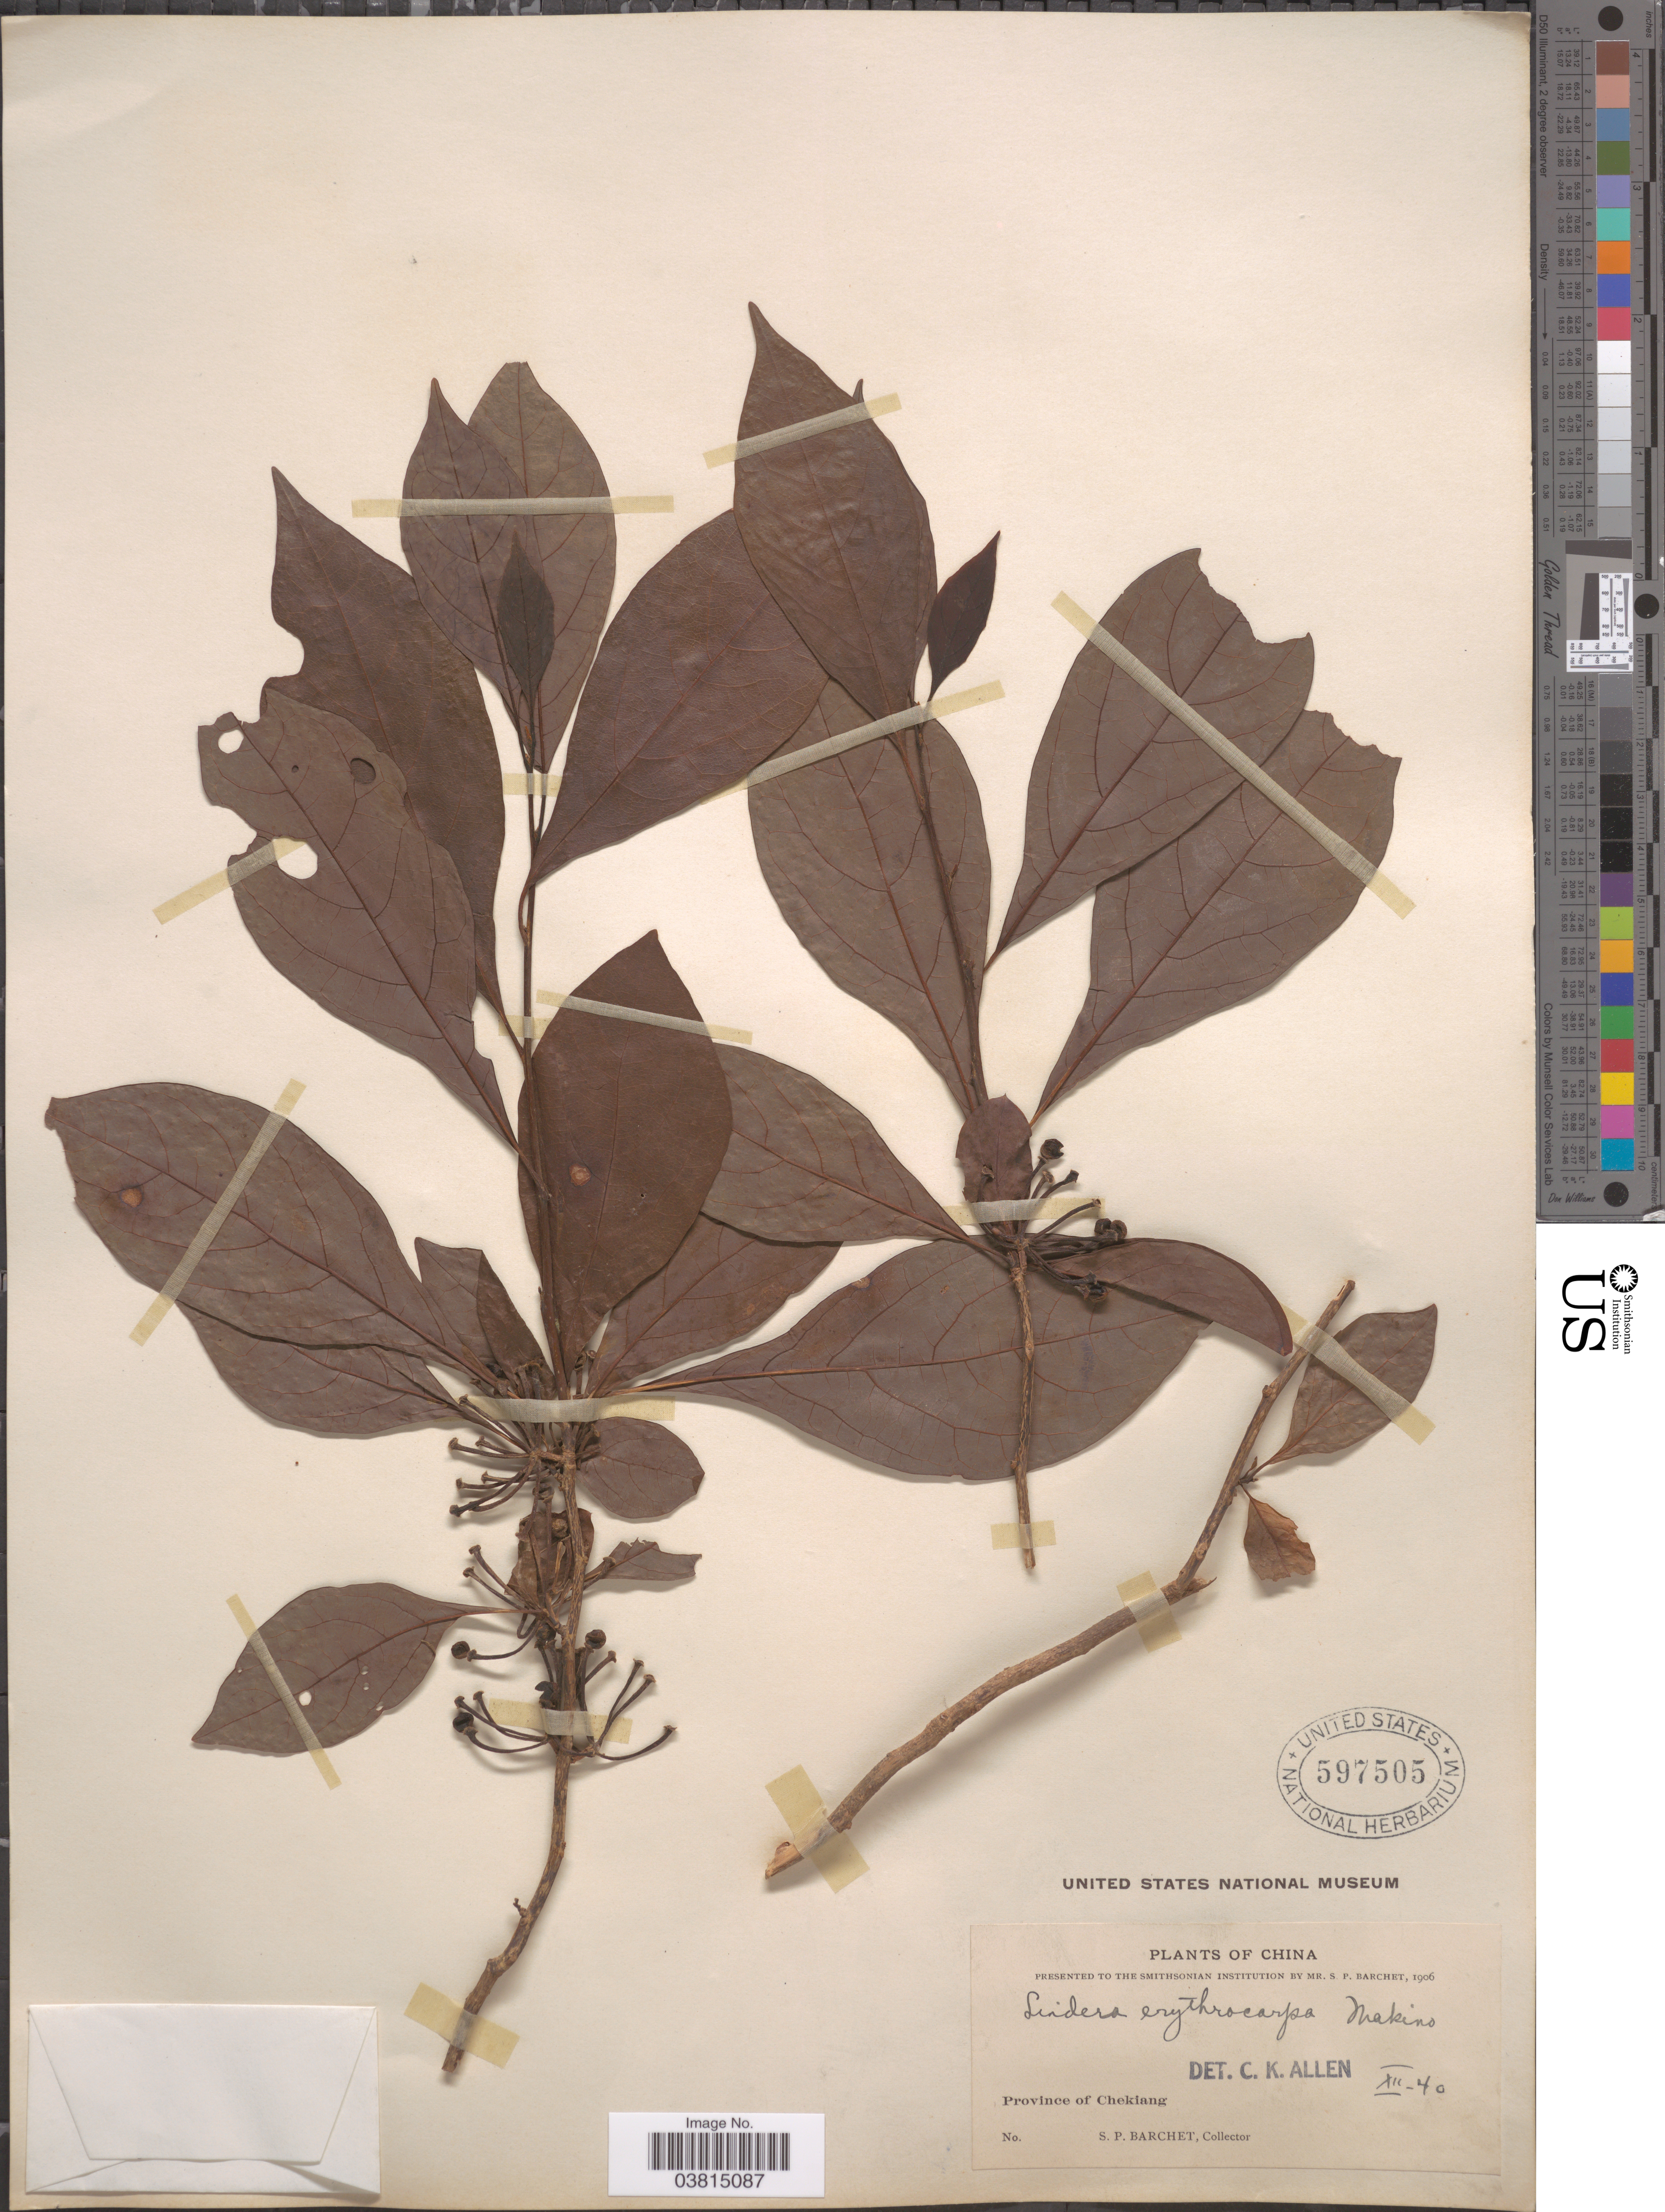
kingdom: Plantae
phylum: Tracheophyta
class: Magnoliopsida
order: Laurales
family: Lauraceae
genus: Lindera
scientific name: Lindera erythrocarpa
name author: Makino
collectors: S. P. Barchet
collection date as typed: Transcribed d/m/y: /12/40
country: China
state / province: Zhejiang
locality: Province of Chekiang.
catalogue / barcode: US 597505